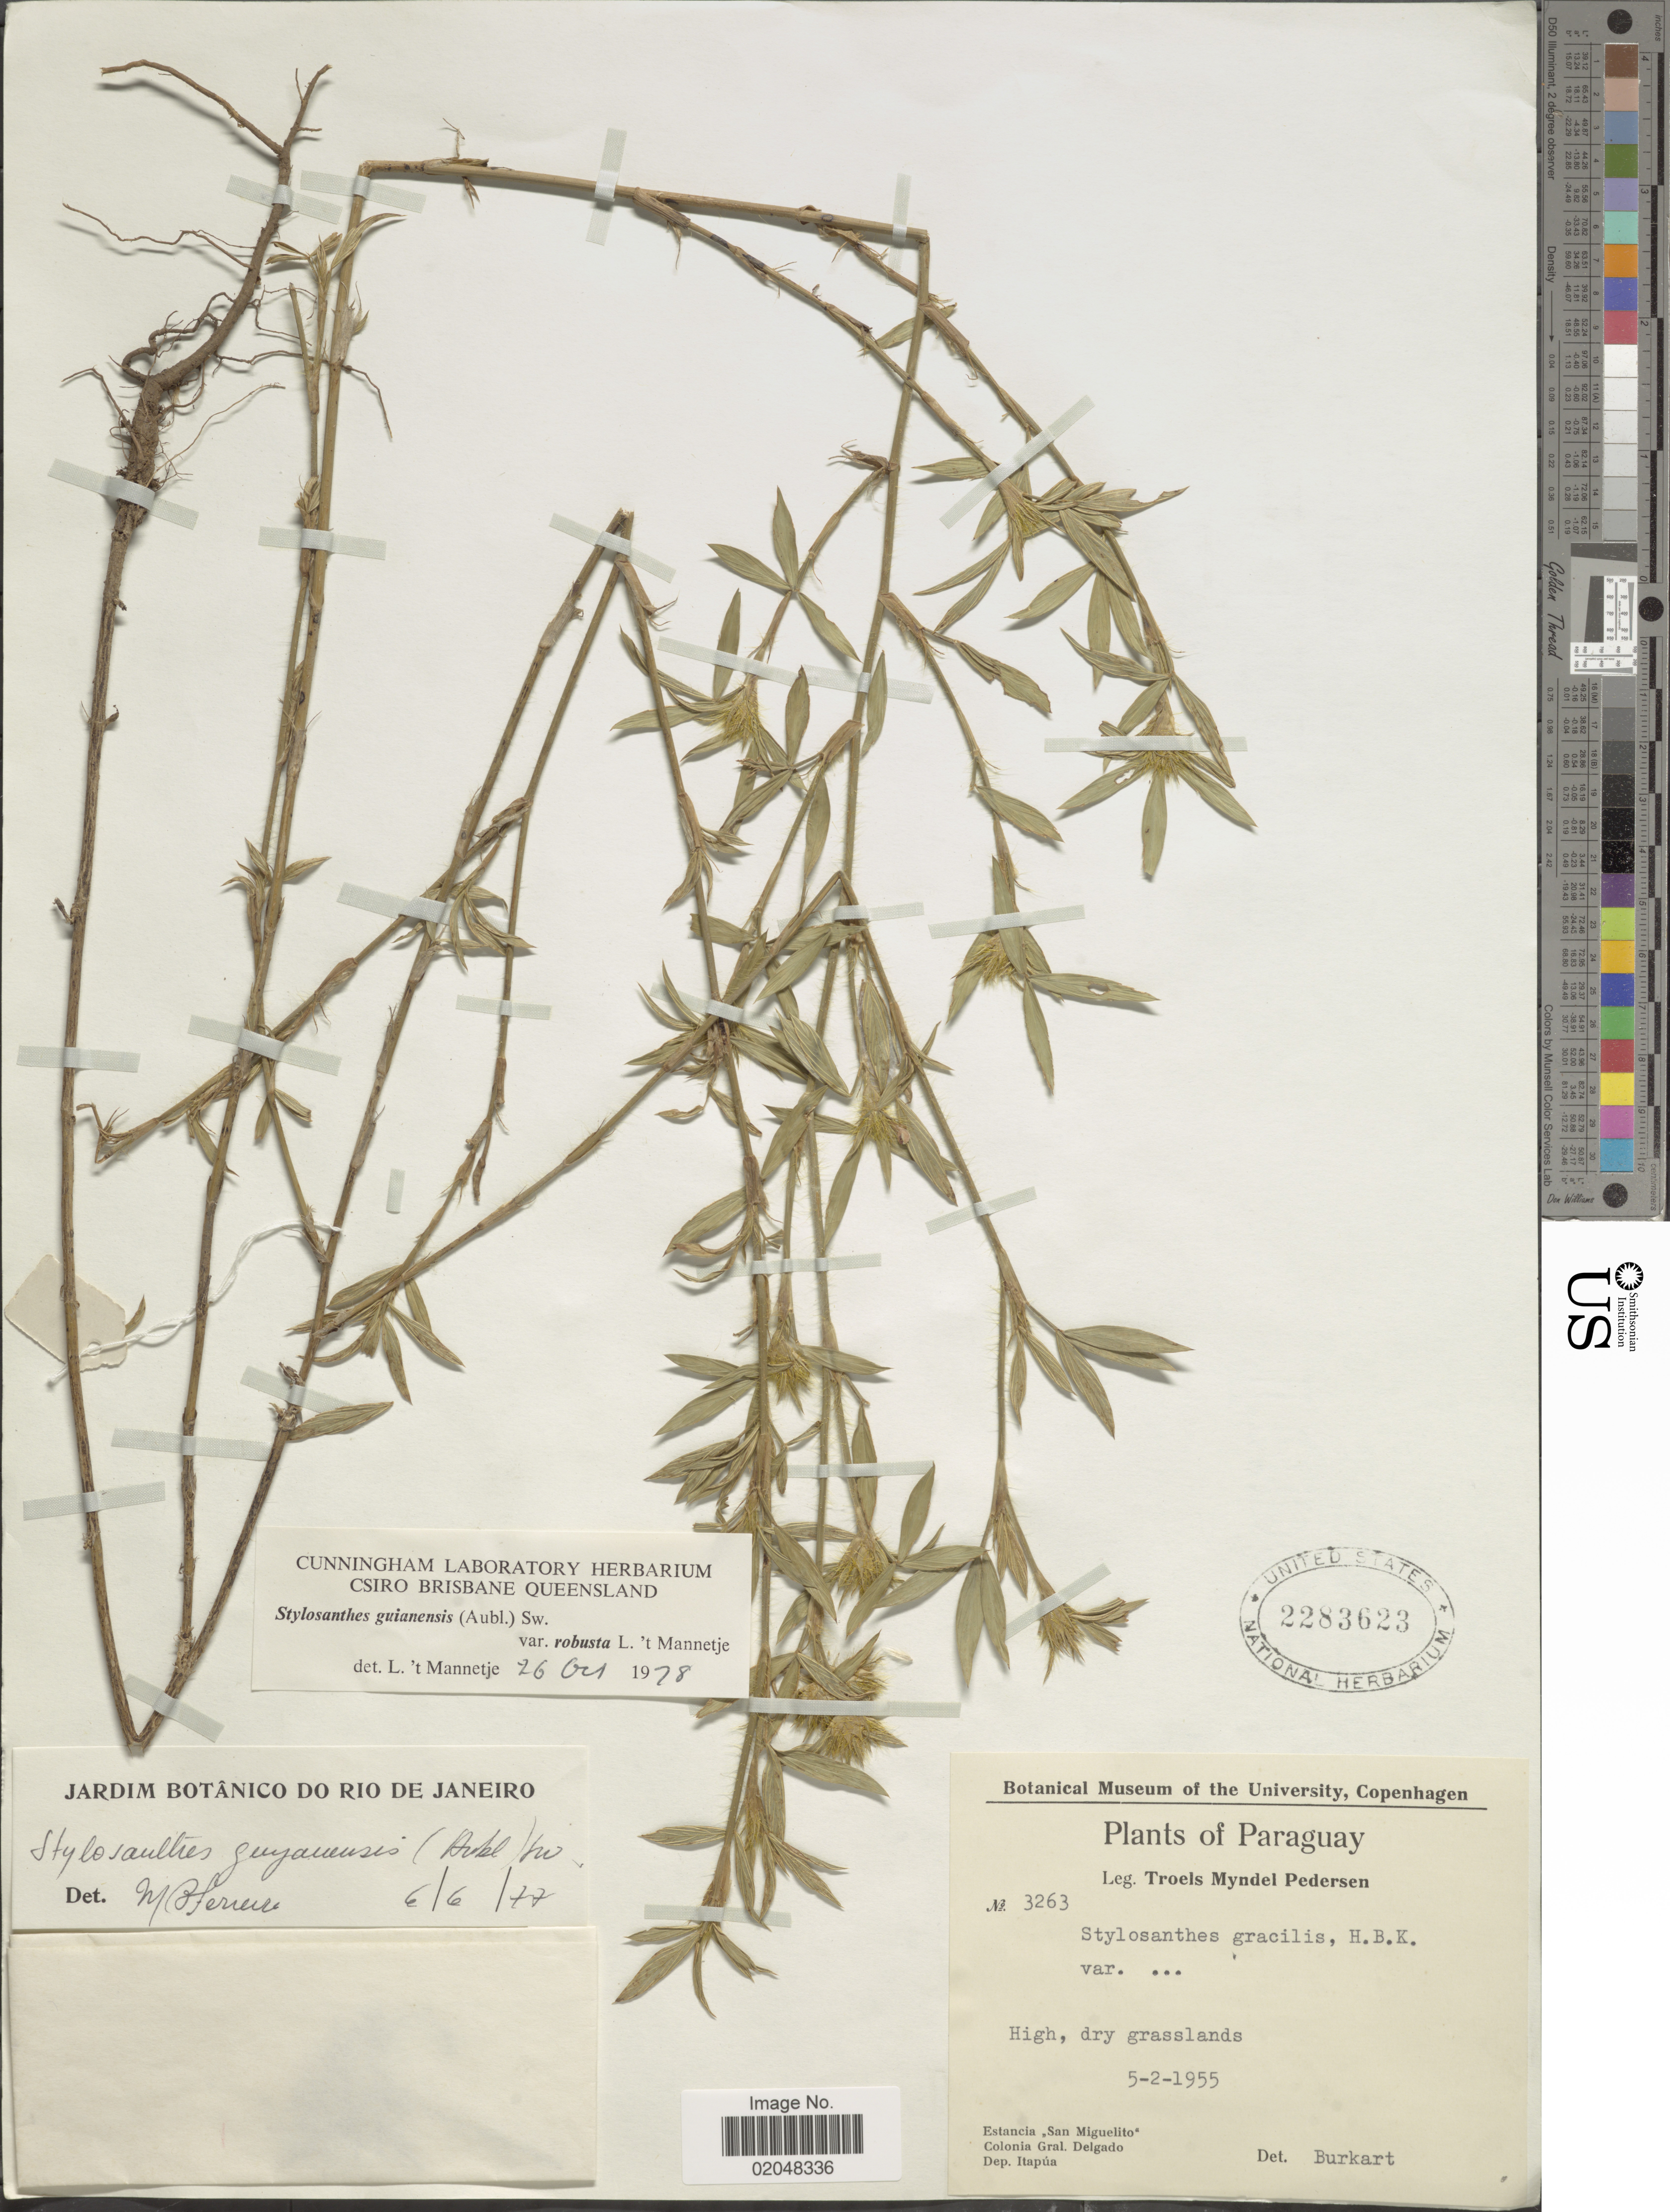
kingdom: Plantae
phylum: Tracheophyta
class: Magnoliopsida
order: Fabales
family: Fabaceae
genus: Stylosanthes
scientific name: Stylosanthes guianensis var. robusta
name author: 't Mannetje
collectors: T. Pederson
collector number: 3263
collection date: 1955-02-05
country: Paraguay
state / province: Itapua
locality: Estancia "San Miguelito"Colonia Gral. Delgado.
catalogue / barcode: US 2283623